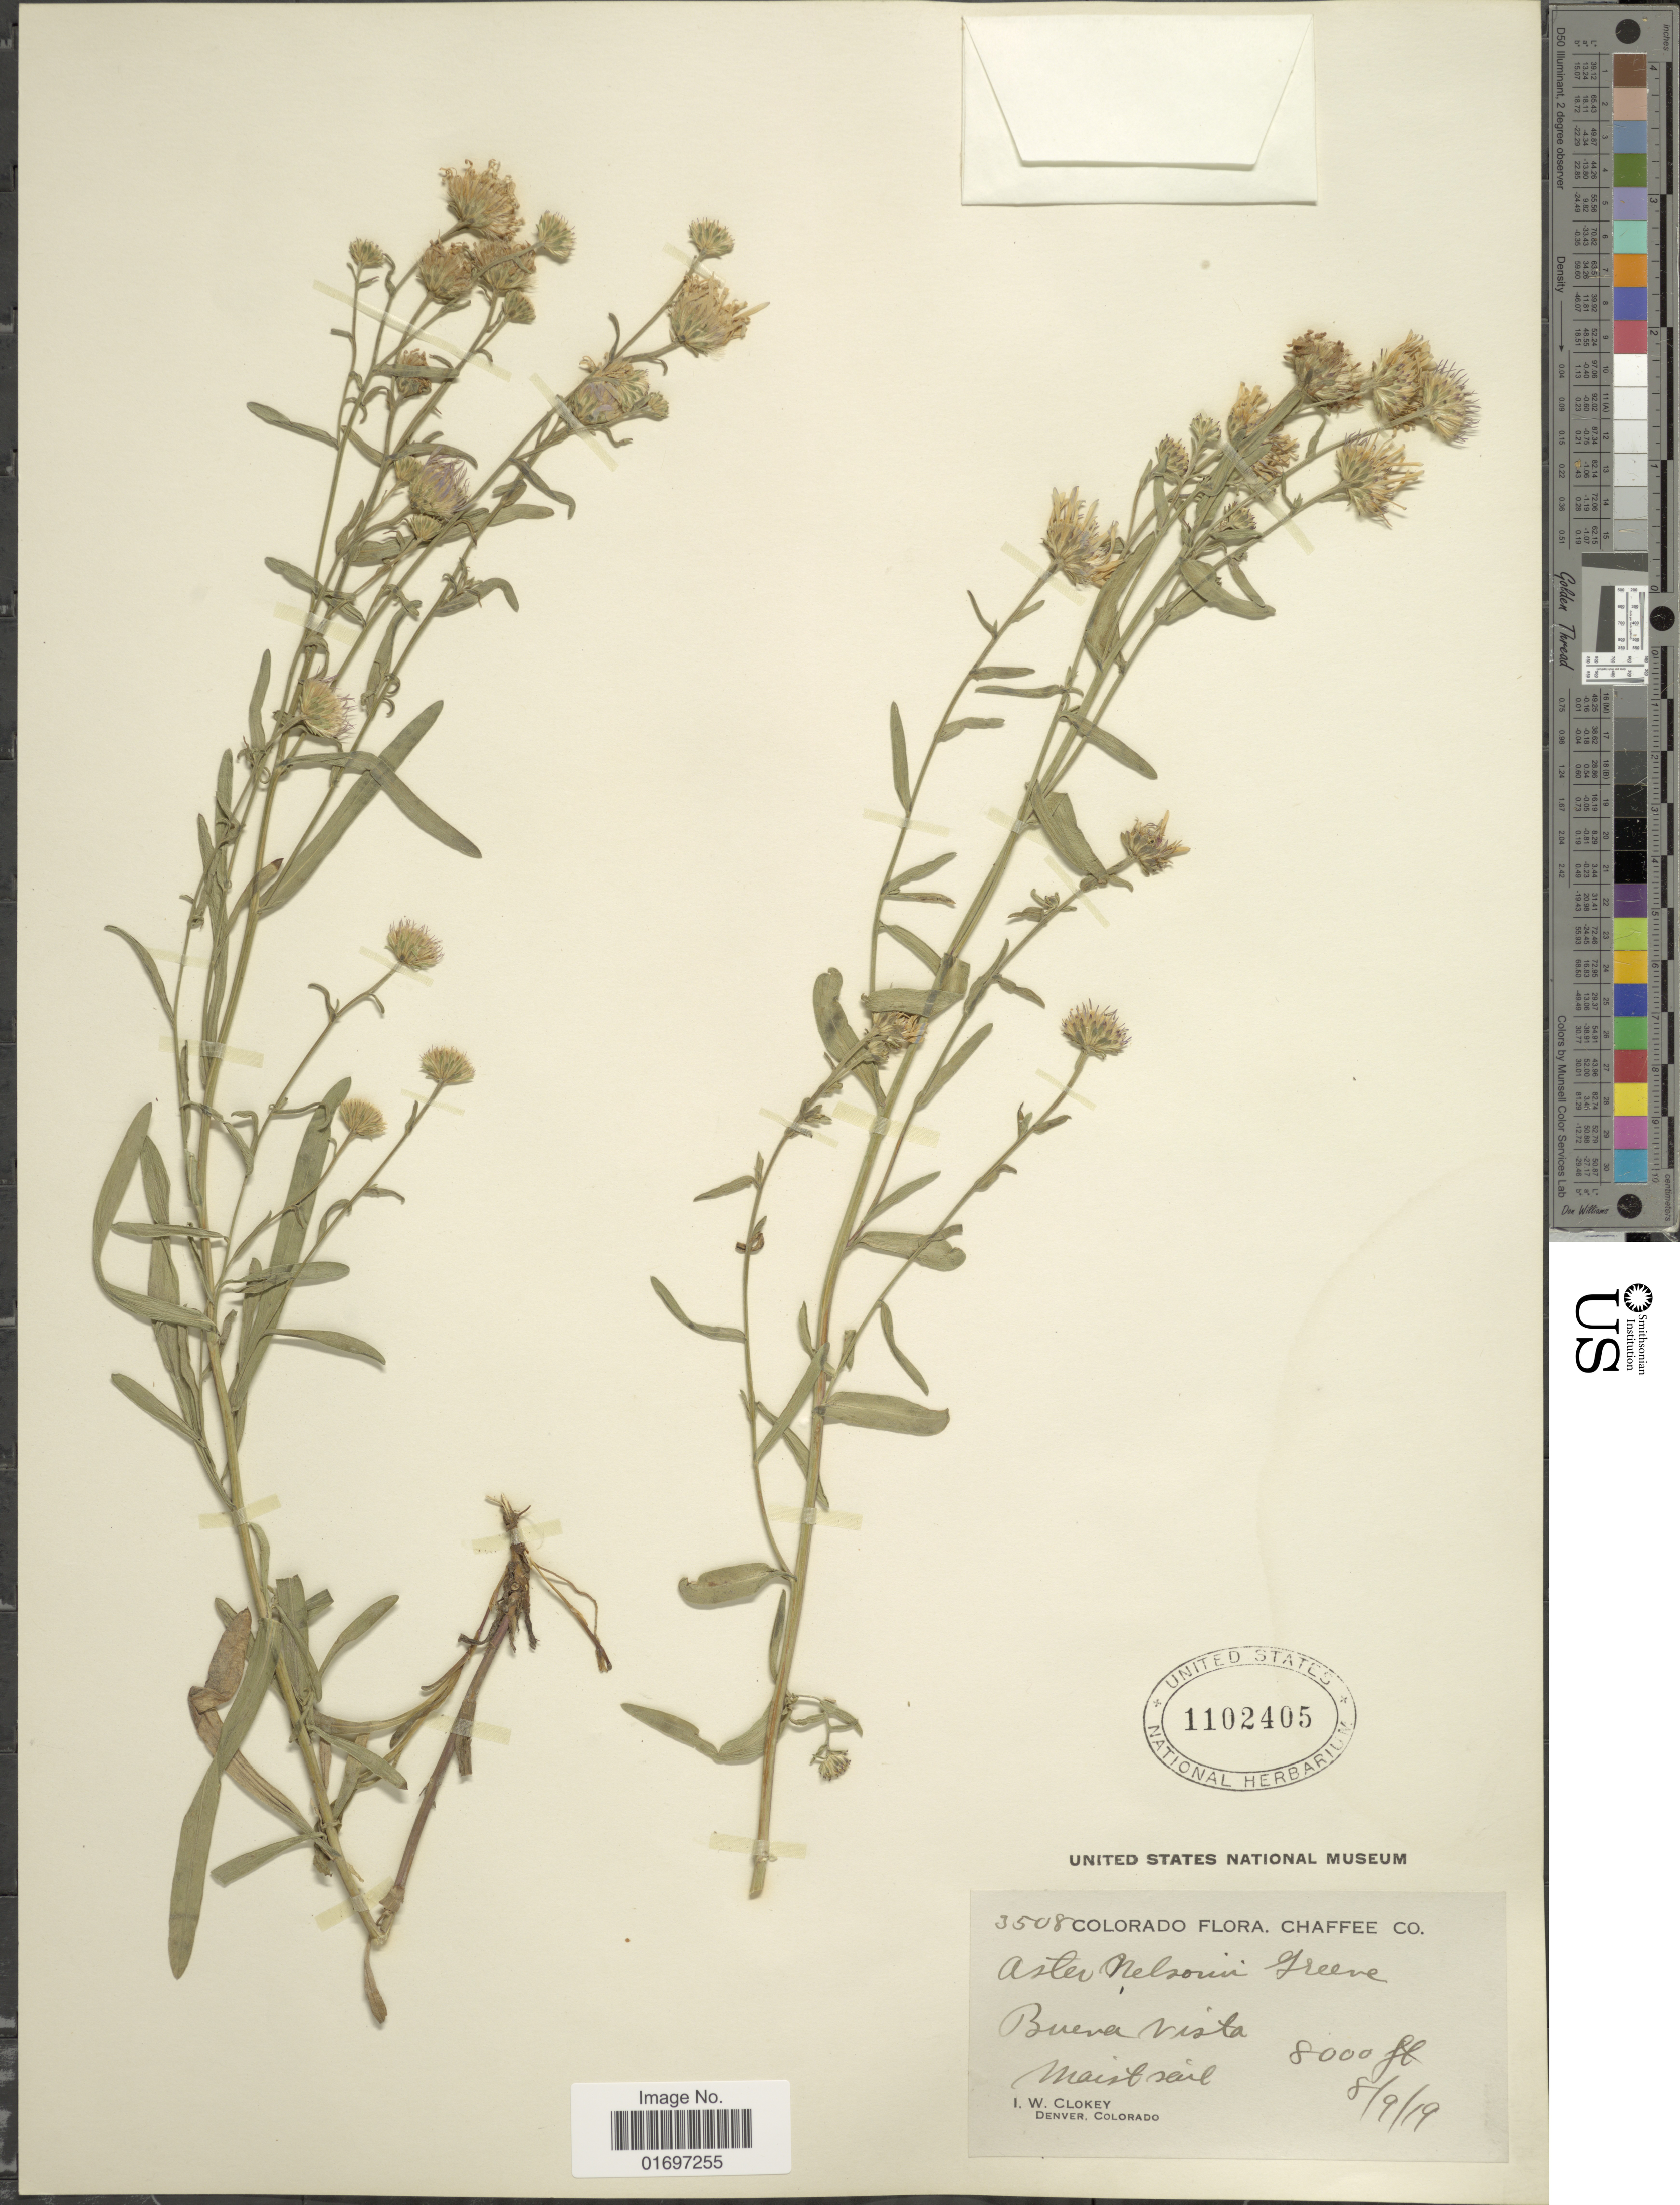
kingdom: Plantae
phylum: Tracheophyta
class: Magnoliopsida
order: Asterales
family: Asteraceae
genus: Symphyotrichum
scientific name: Symphyotrichum ascendens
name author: (Lindl.) G.L. Nesom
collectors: I. W. Clokey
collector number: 3508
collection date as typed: Transcribed d/m/y: 9/8/19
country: United States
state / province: Colorado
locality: Colorado, Chaffee Co. Buena Vista.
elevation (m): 2438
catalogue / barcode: US 1102405